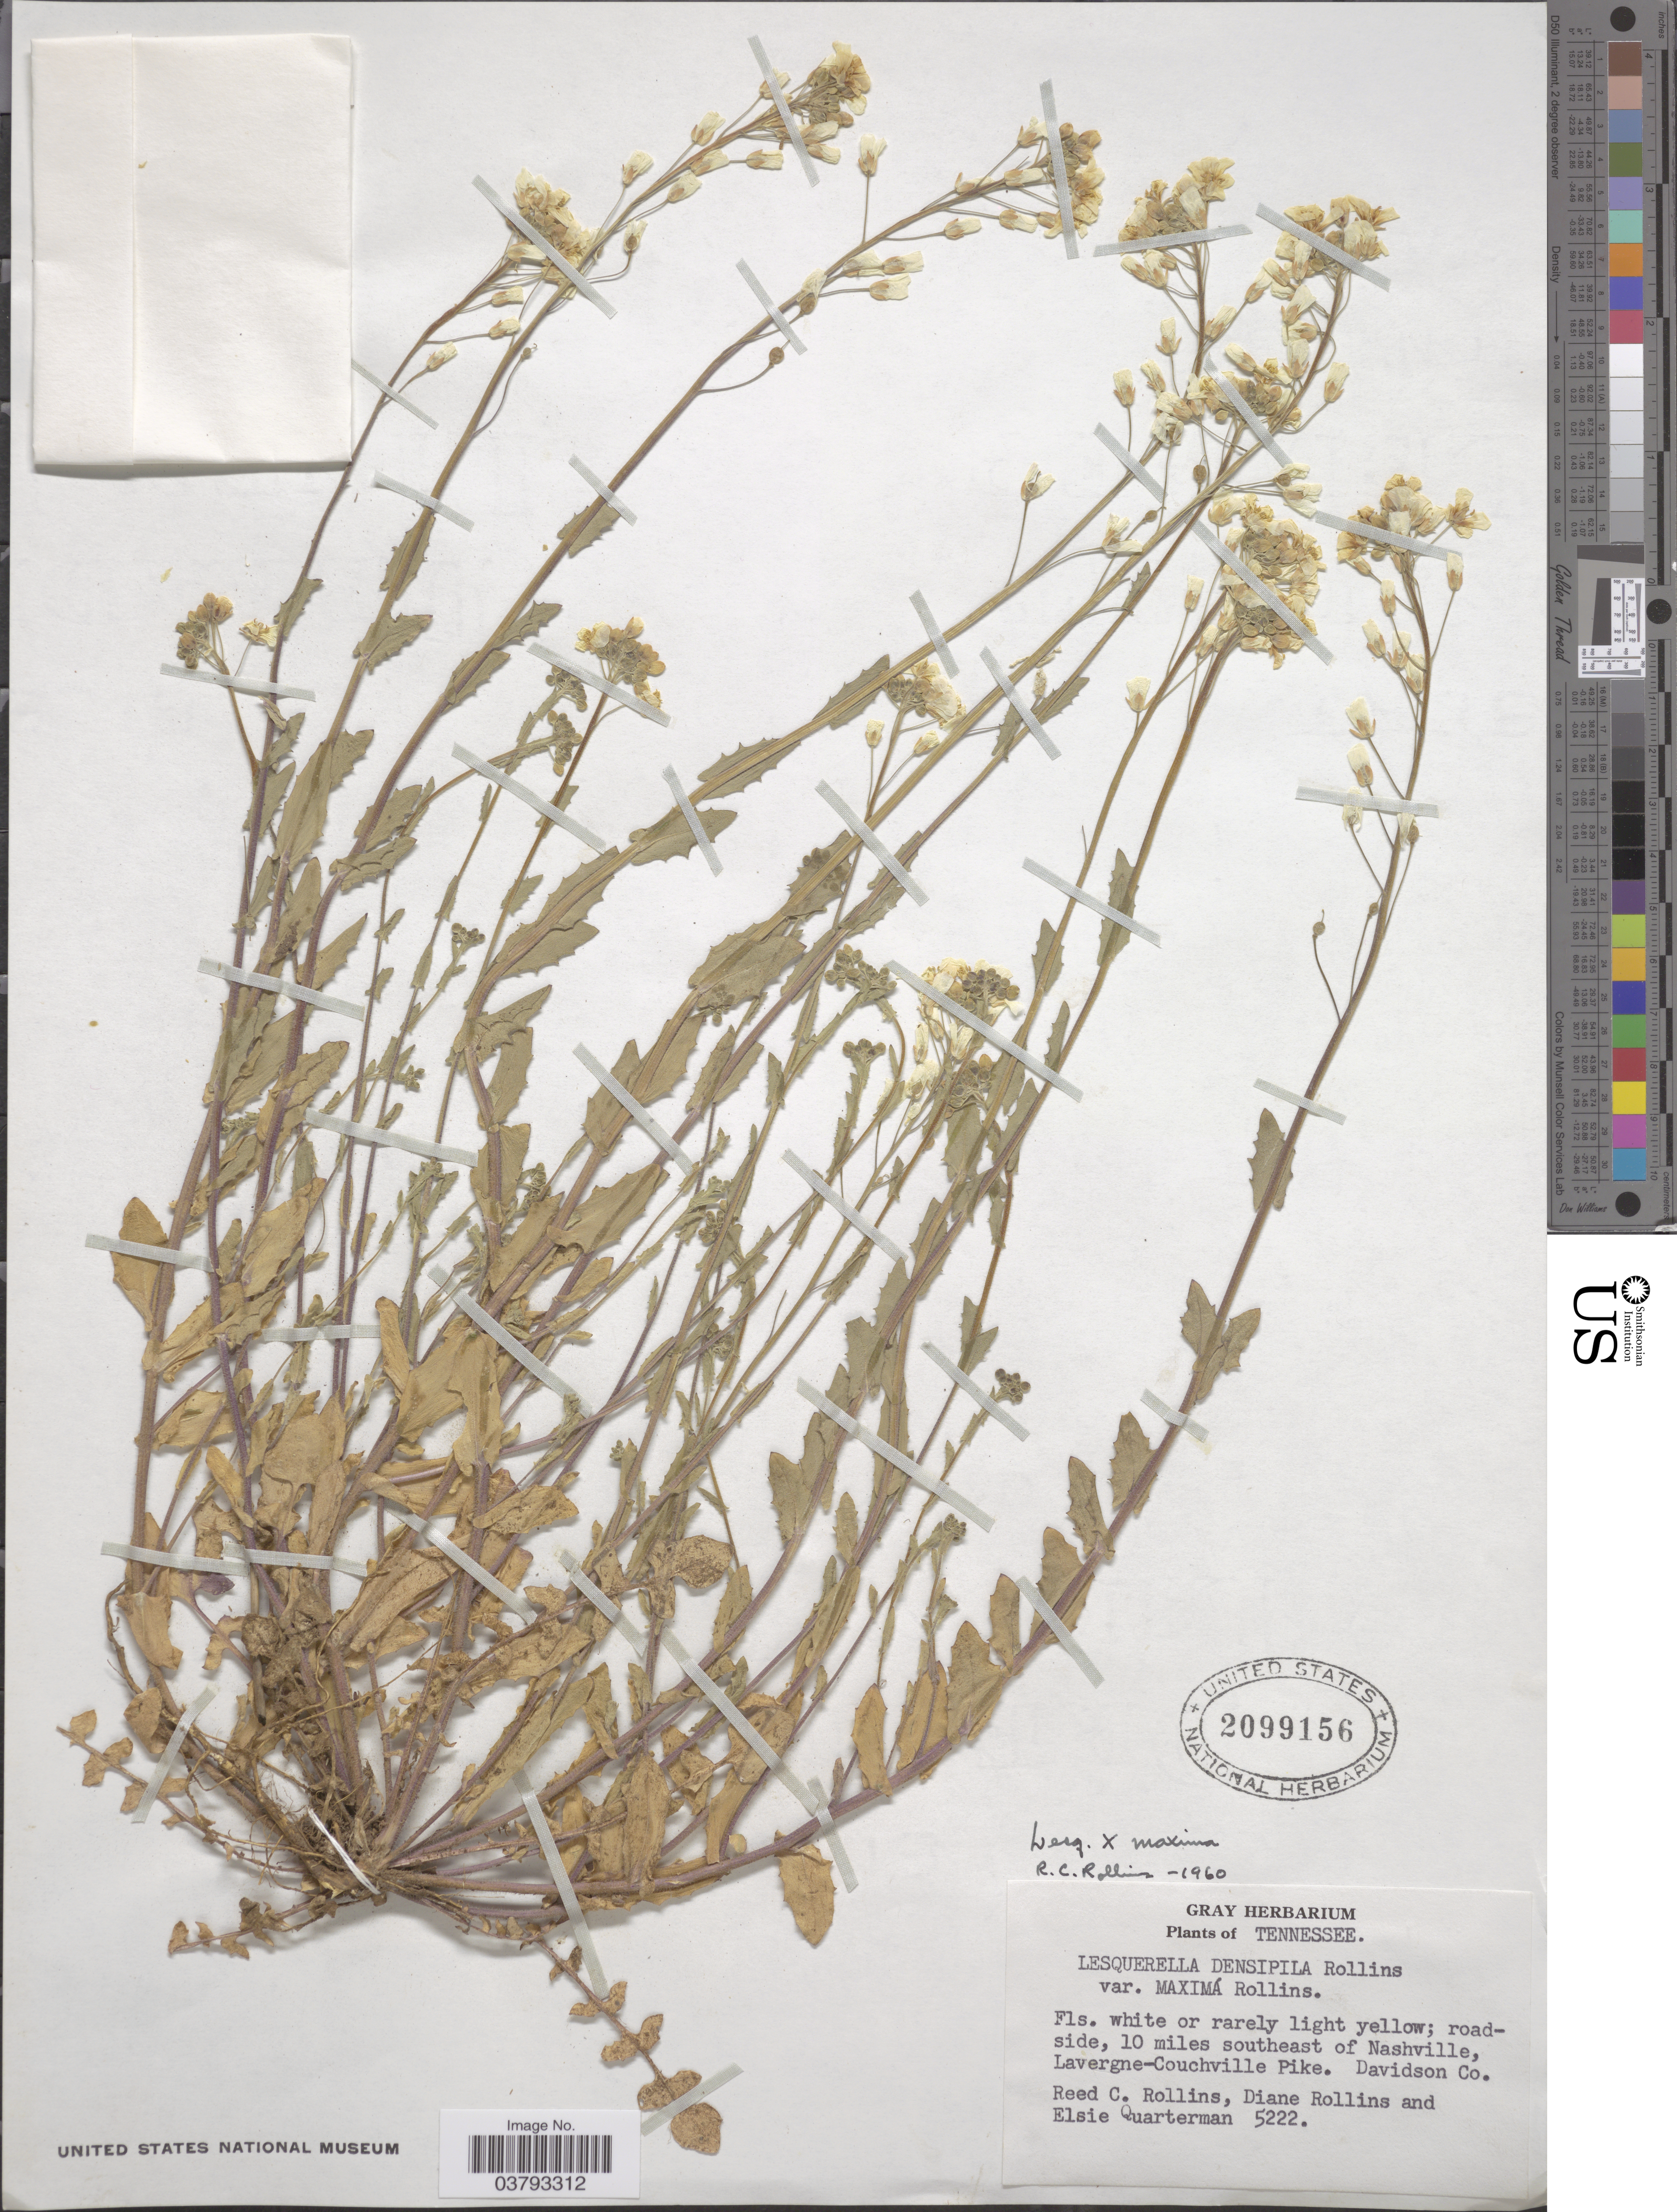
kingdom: Plantae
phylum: Tracheophyta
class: Magnoliopsida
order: Brassicales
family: Brassicaceae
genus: Lesquerella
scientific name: Lesquerella densipila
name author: Rollins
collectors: R. C. Rollins, D. Rollins & E. Quarterman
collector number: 5222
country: United States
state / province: Tennessee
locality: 10 miles southeast of Nashville, Lavergne-Couchville Pike. Davidson Co.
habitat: roadside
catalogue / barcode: US 2099156